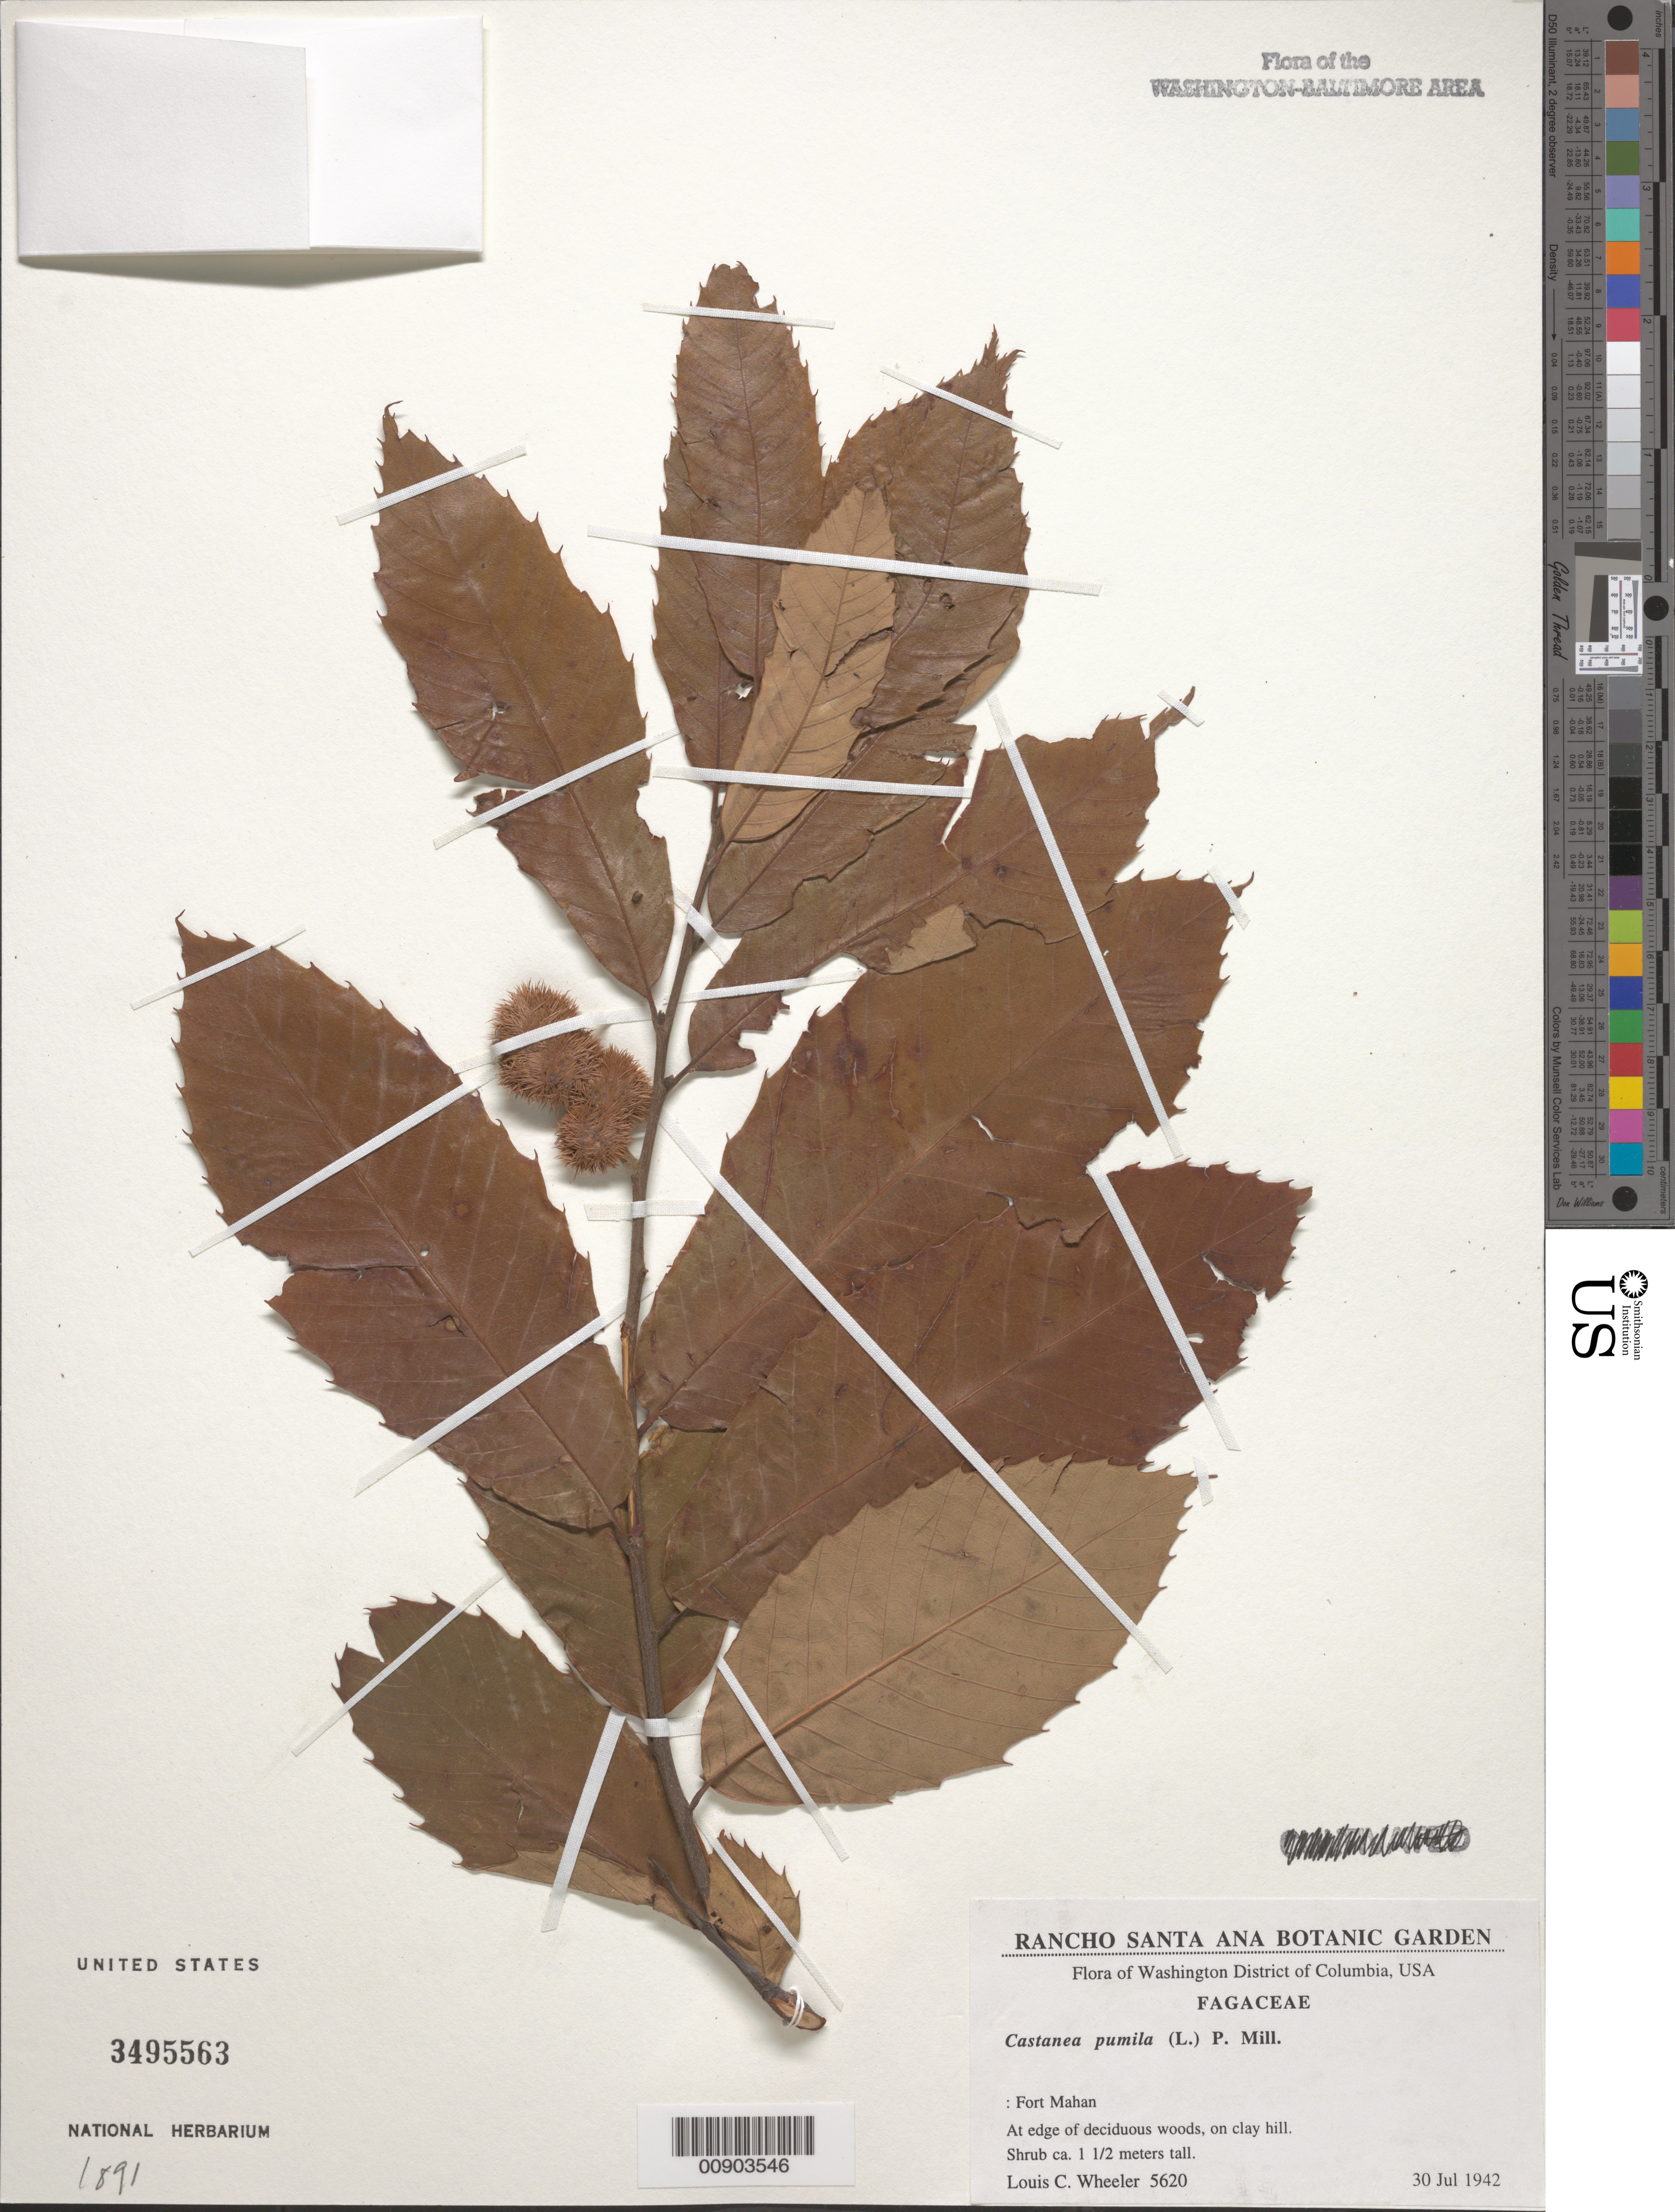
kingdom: Plantae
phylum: Tracheophyta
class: Magnoliopsida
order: Fagales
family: Fagaceae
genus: Castanea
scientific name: Castanea pumila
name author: (L.) Mill.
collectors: L. C. Wheeler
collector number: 5620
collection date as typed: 30 Jul 1942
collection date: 1942-07-30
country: United States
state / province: District of Columbia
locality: Fort Mahan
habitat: At edge of deciduous woods, on clay hill.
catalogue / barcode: US 3495563